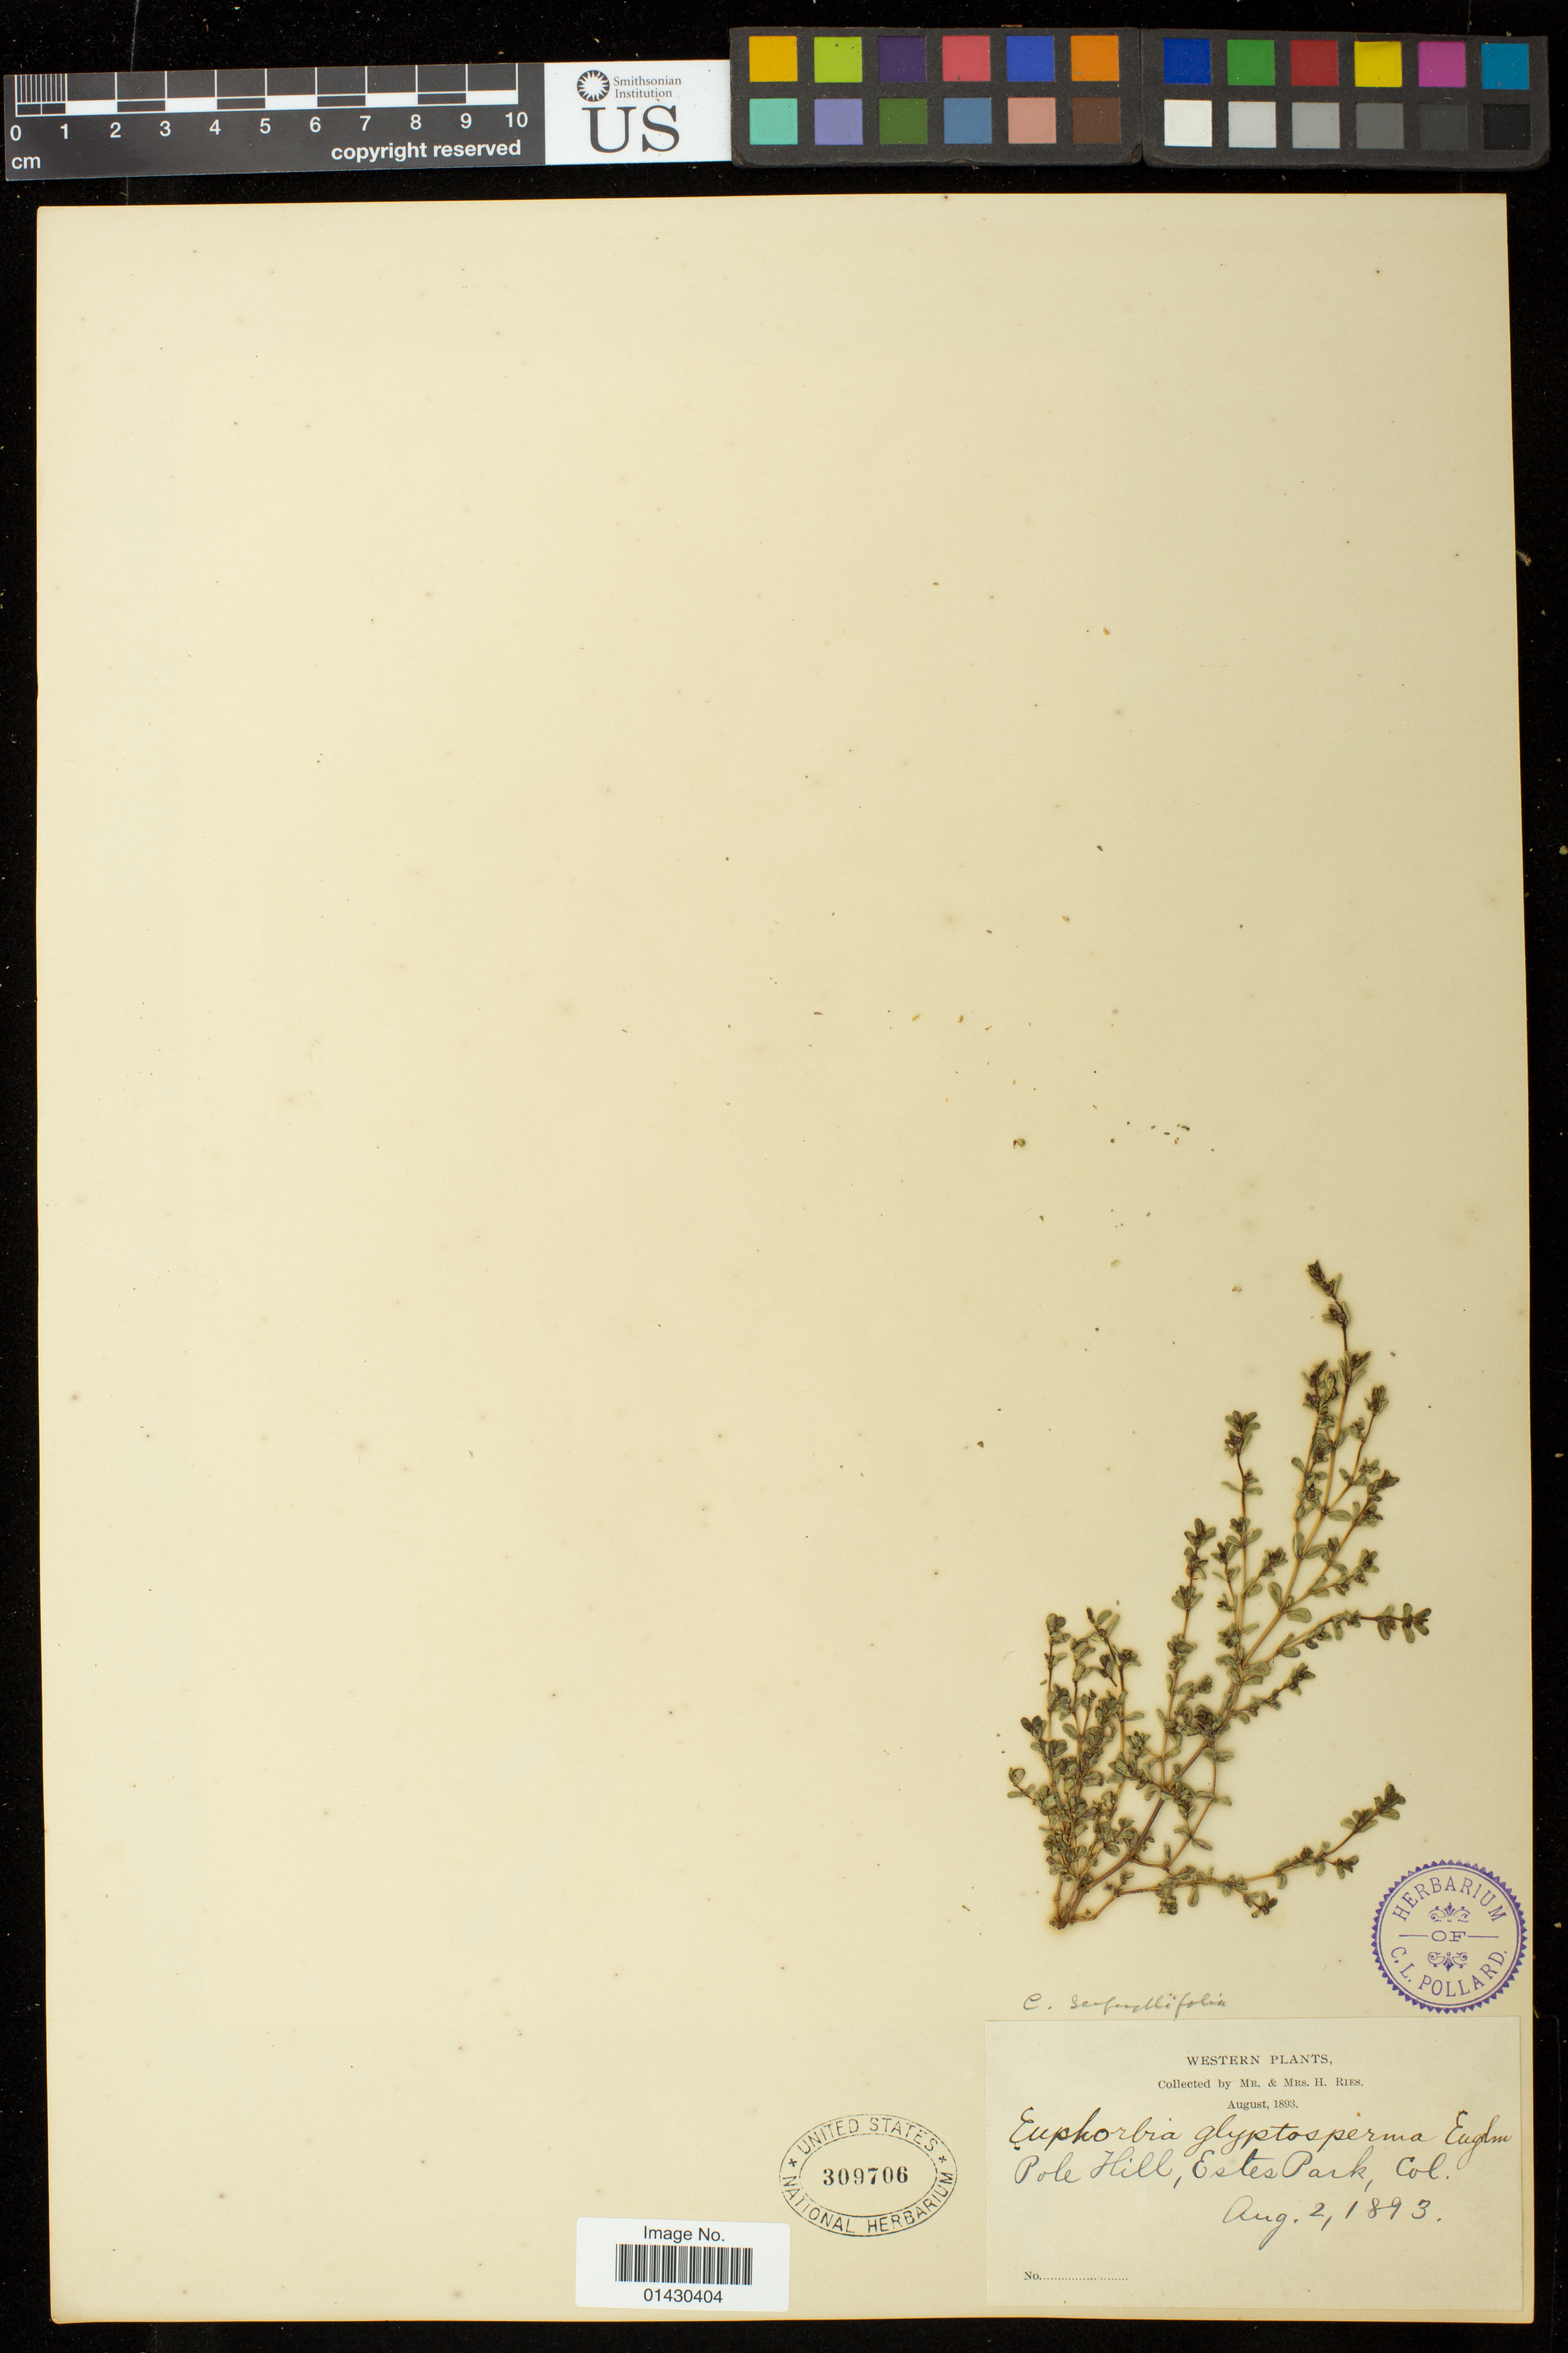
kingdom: Plantae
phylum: Tracheophyta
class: Magnoliopsida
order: Malpighiales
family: Euphorbiaceae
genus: Euphorbia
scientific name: Euphorbia serpillifolia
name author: Pers.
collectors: H. Ries & H. Ries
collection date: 1893-08-02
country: United States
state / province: Colorado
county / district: Larimer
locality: Pole Hill, Estes Park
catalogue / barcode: US 309706